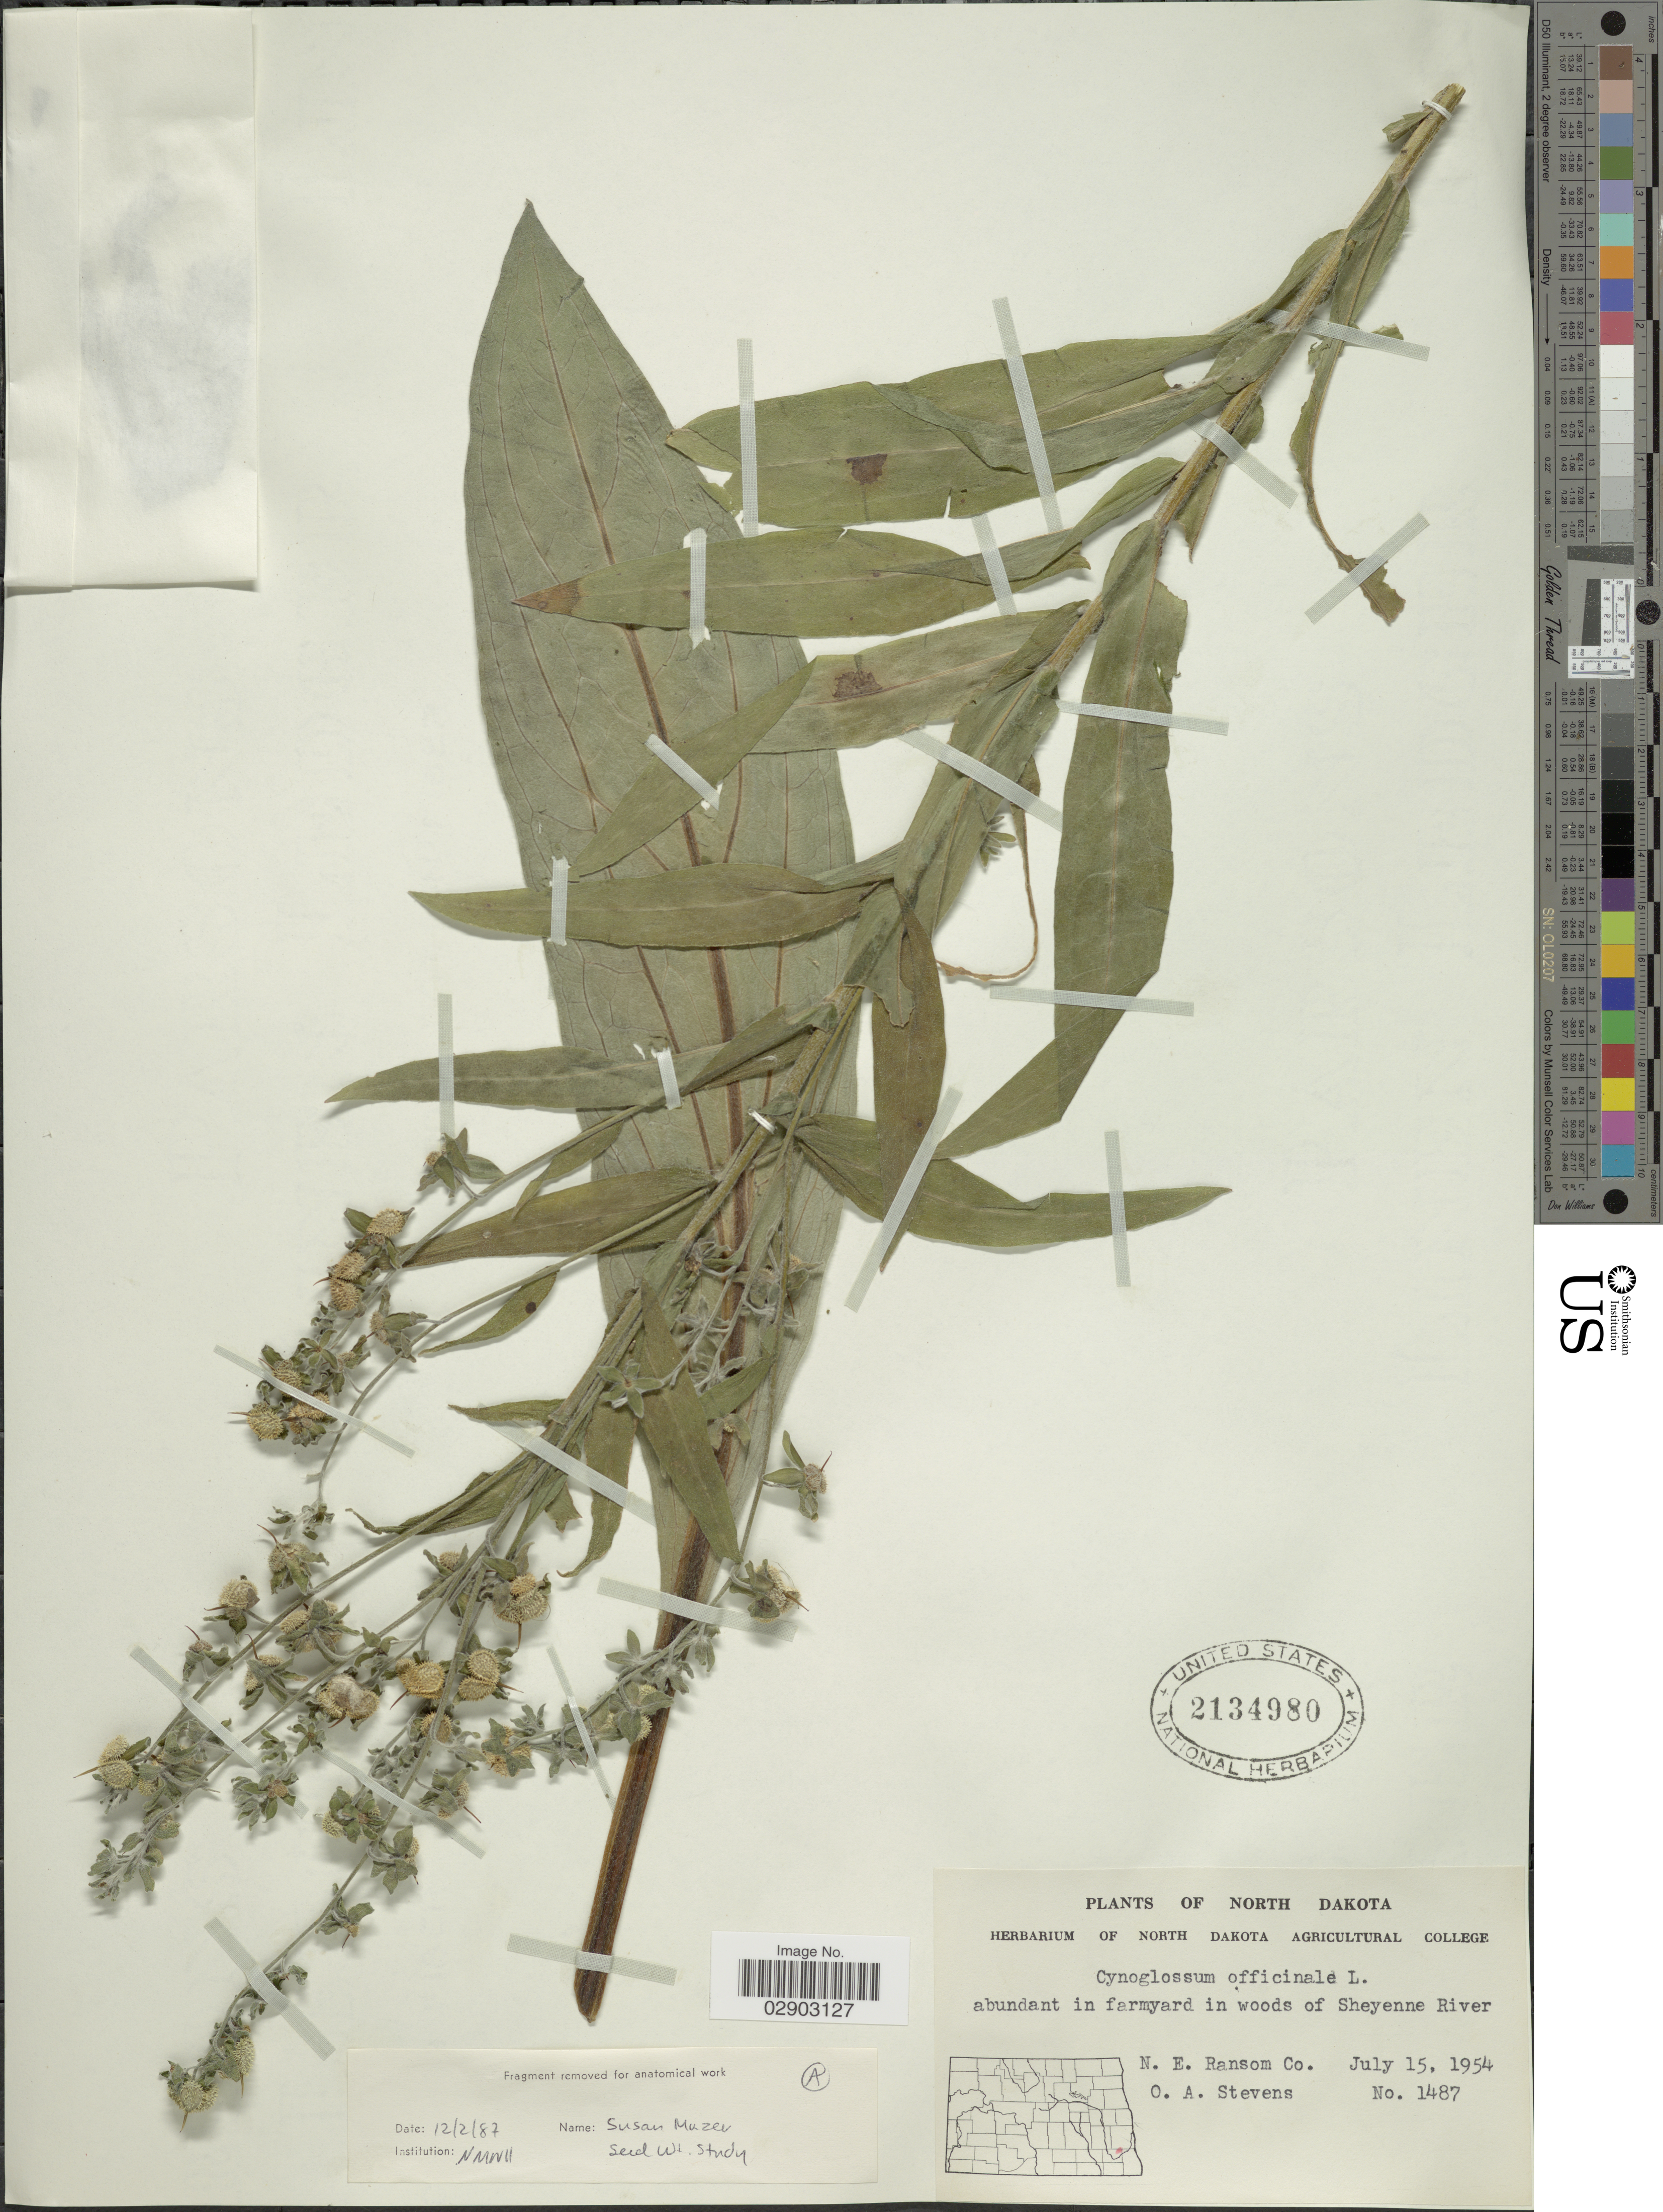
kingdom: Plantae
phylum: Tracheophyta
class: Magnoliopsida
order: Boraginales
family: Boraginaceae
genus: Cynoglossum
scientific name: Cynoglossum officinale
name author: L.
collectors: O. A. Stevens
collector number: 1487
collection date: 1954-07-15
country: United States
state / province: North Dakota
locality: Abundant in farmyard in woods of Sheyenne River. N. E. Ransom Co.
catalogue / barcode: US 2134980